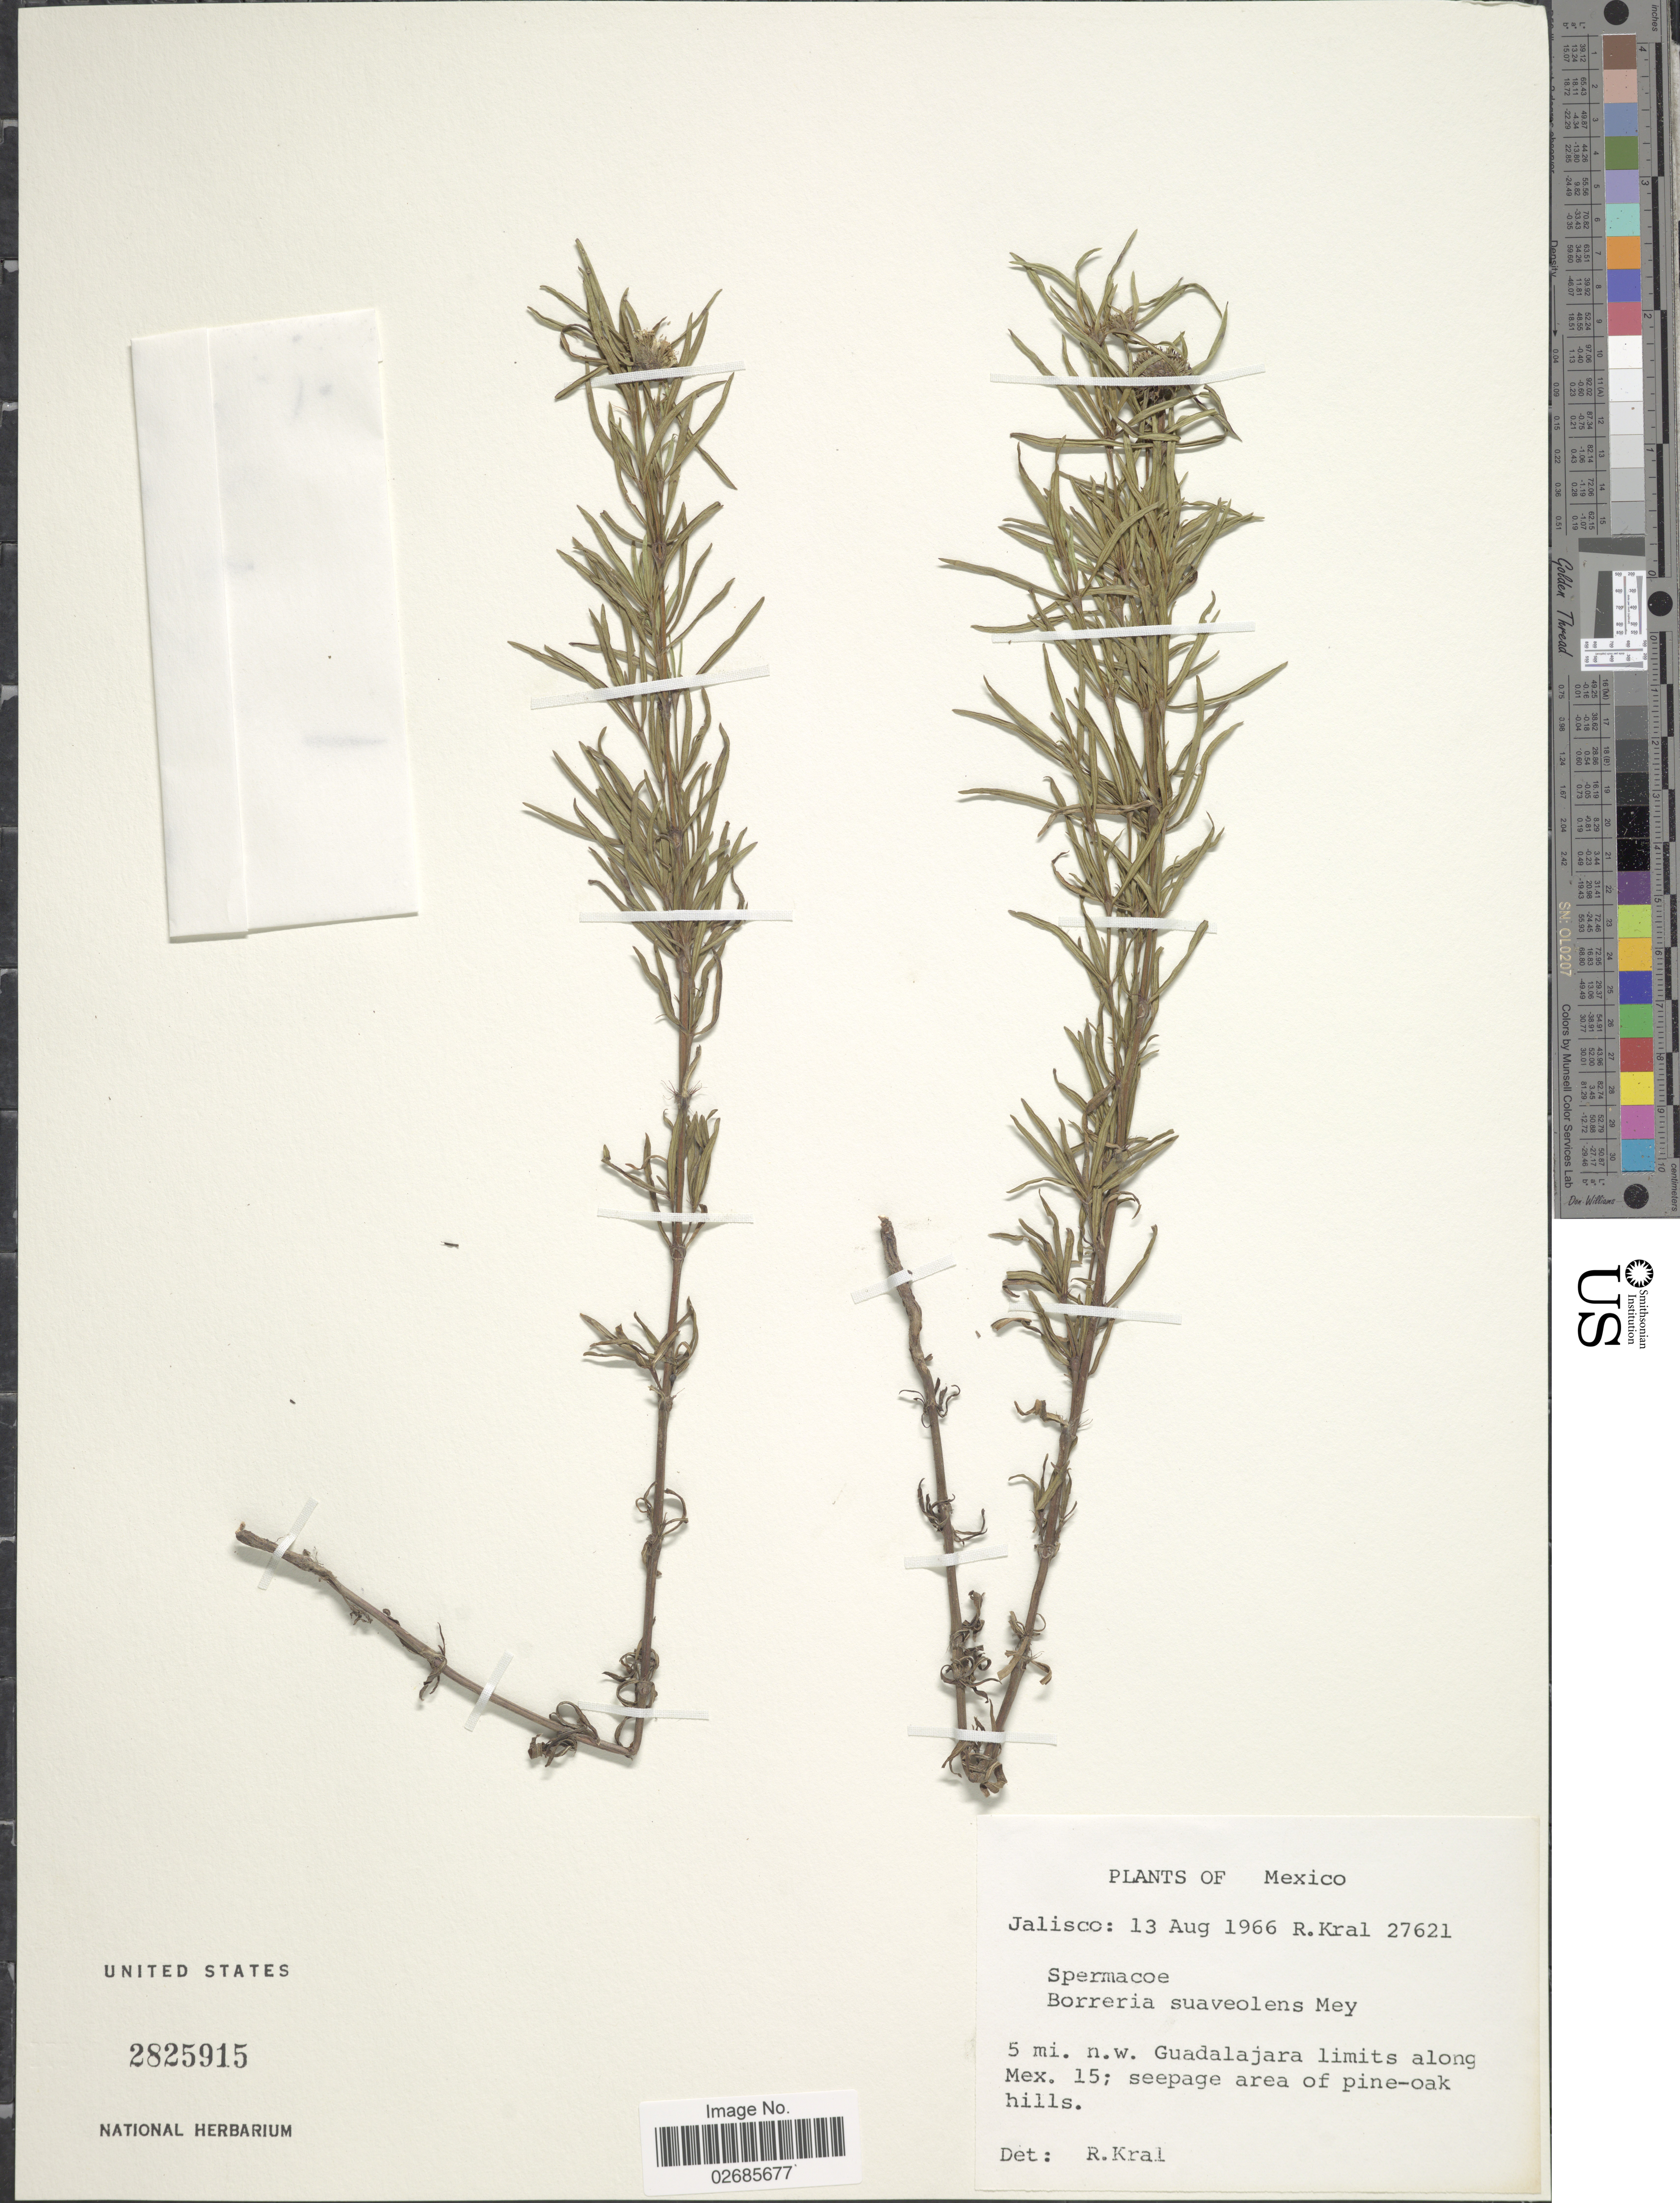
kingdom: Plantae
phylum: Tracheophyta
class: Magnoliopsida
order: Gentianales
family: Rubiaceae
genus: Borreria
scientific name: Borreria suaveolens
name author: G. Mey.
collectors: R. Kral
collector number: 27621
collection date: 1966-08-13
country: Mexico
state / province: Jalisco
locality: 5 mi n.w. Guadalajara limits along Mex. 15; seepage area of pine-oak hills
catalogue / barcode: US 2825915